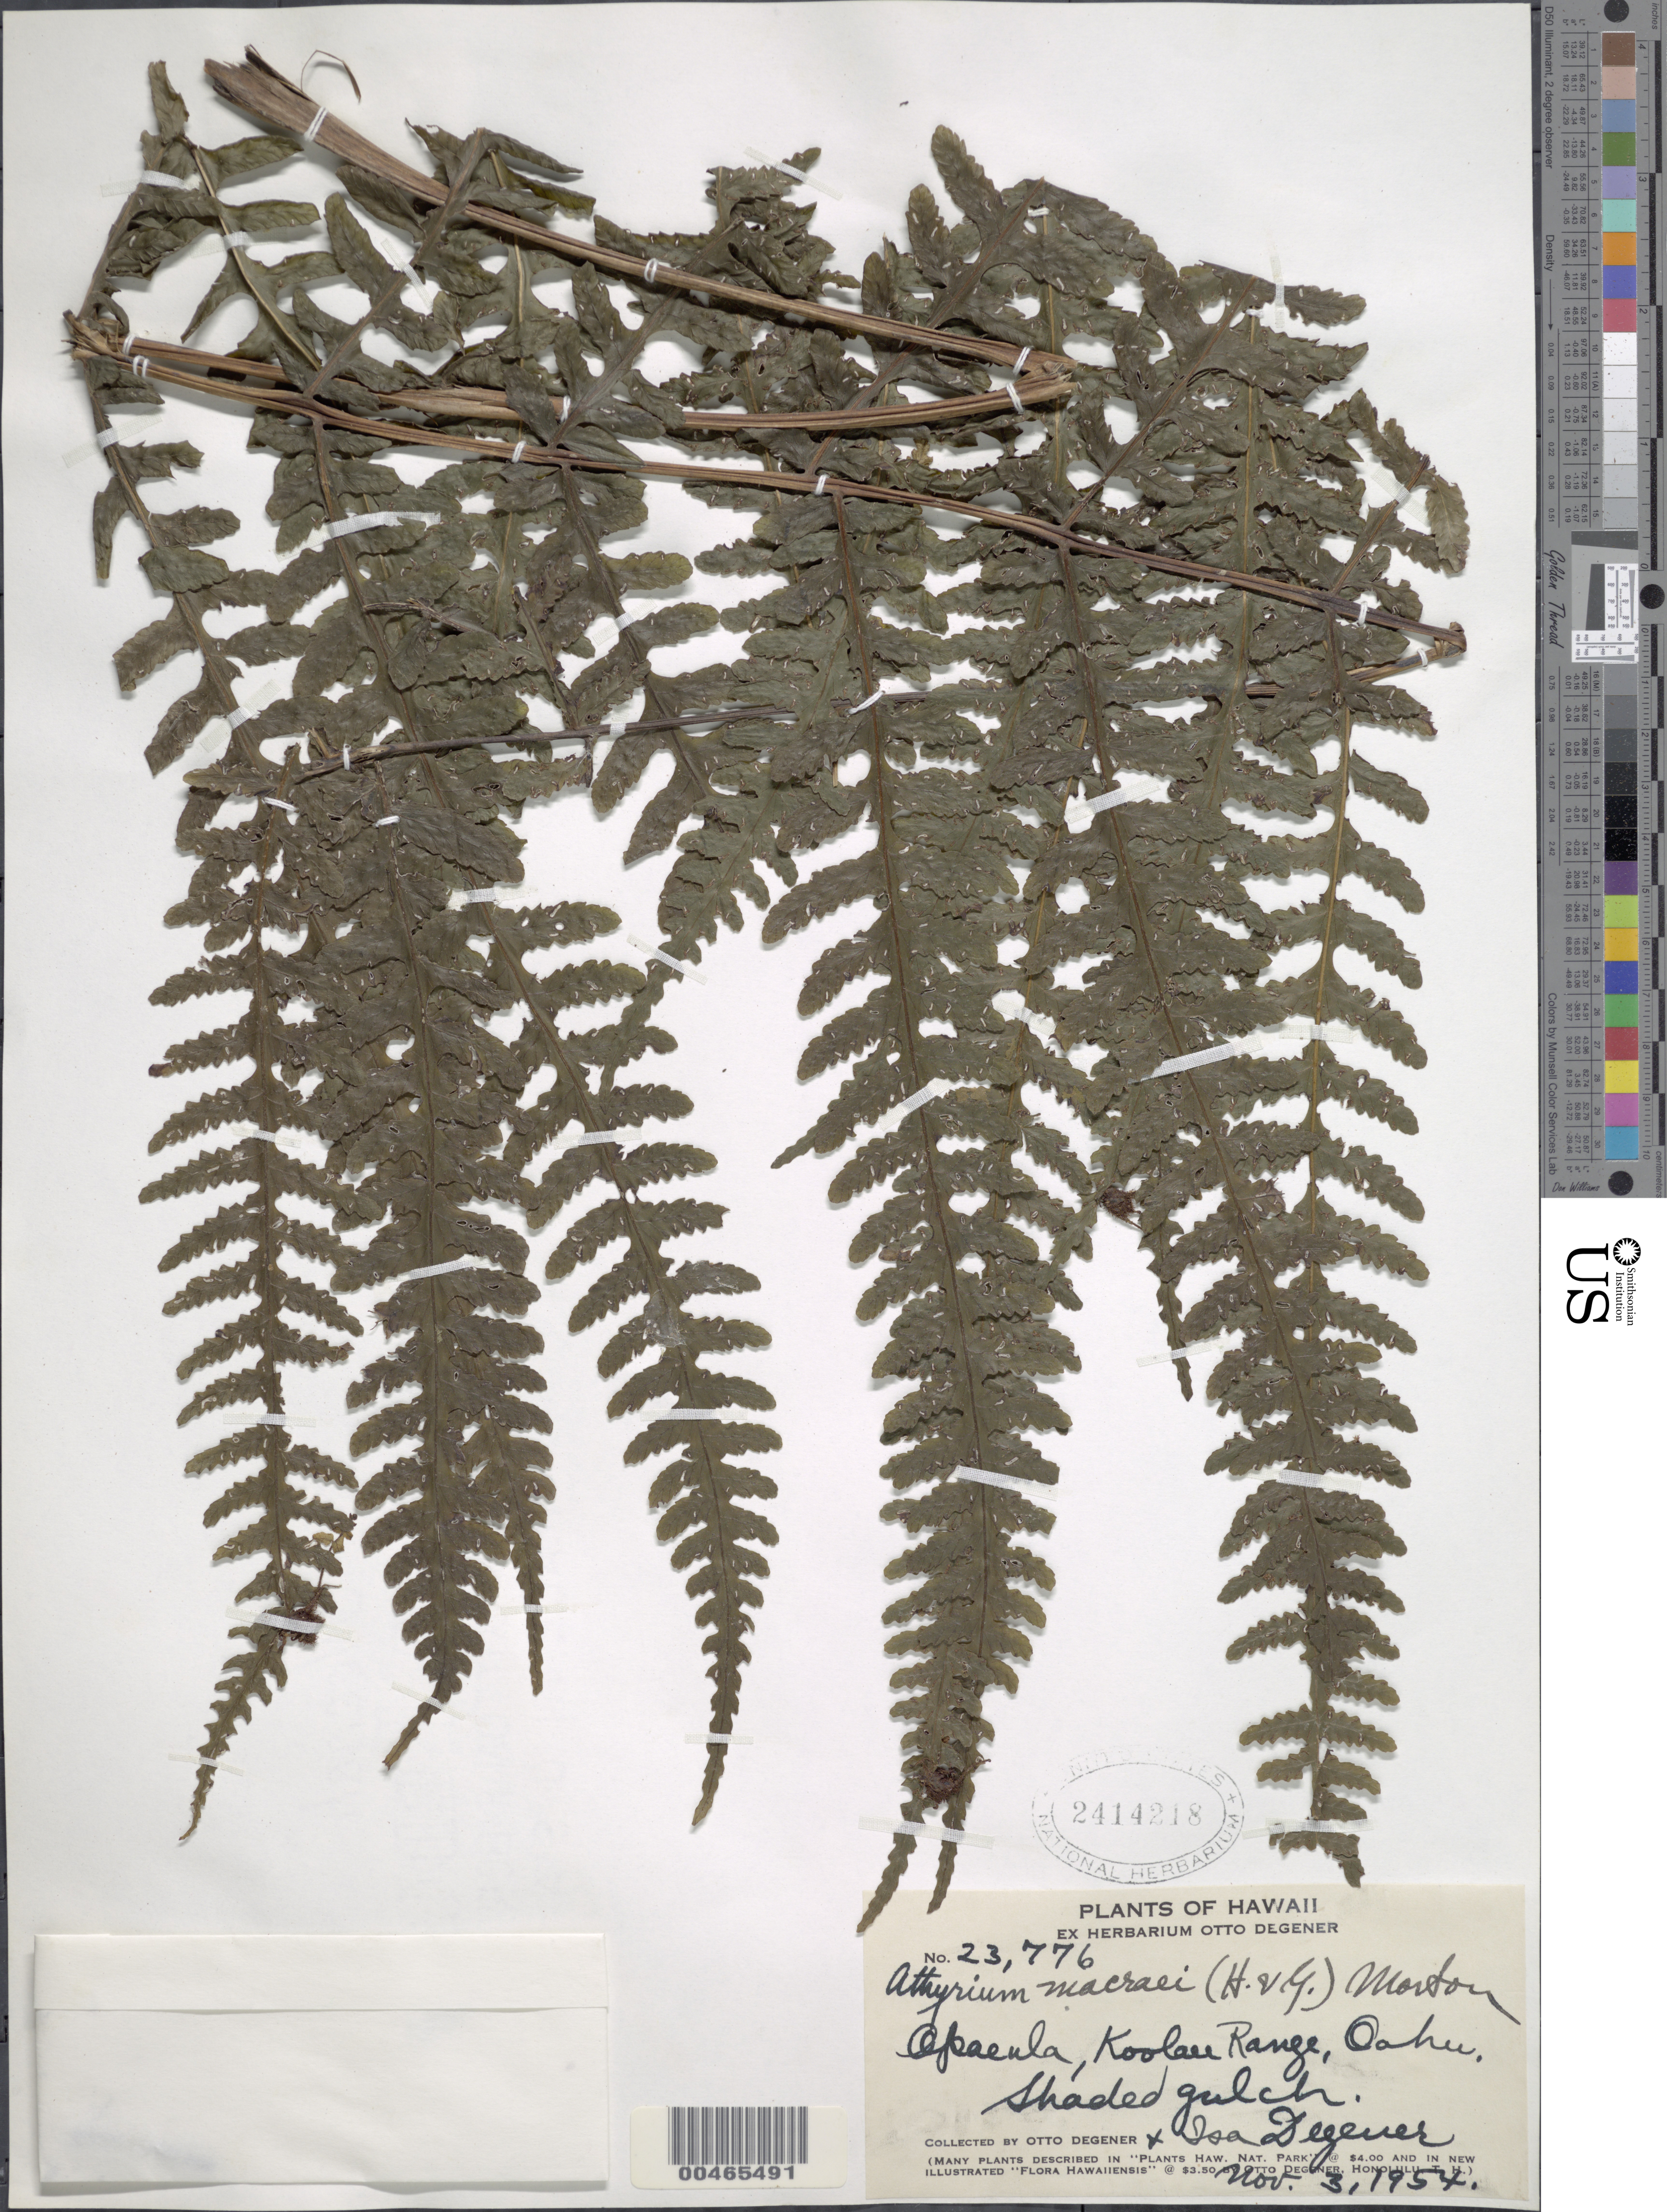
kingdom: Plantae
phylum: Tracheophyta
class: Polypodiopsida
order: Polypodiales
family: Athyriaceae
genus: Deparia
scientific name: Deparia prolifera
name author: (Kaulf.) Hook. & Grev.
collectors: O. Degener & I. Degener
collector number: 23776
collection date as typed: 3 Nov 1954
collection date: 1954-11-03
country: United States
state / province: Hawaii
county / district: Honolulu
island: Oahu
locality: Opaeula, Koolau Range, Oahu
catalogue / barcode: US 2414218